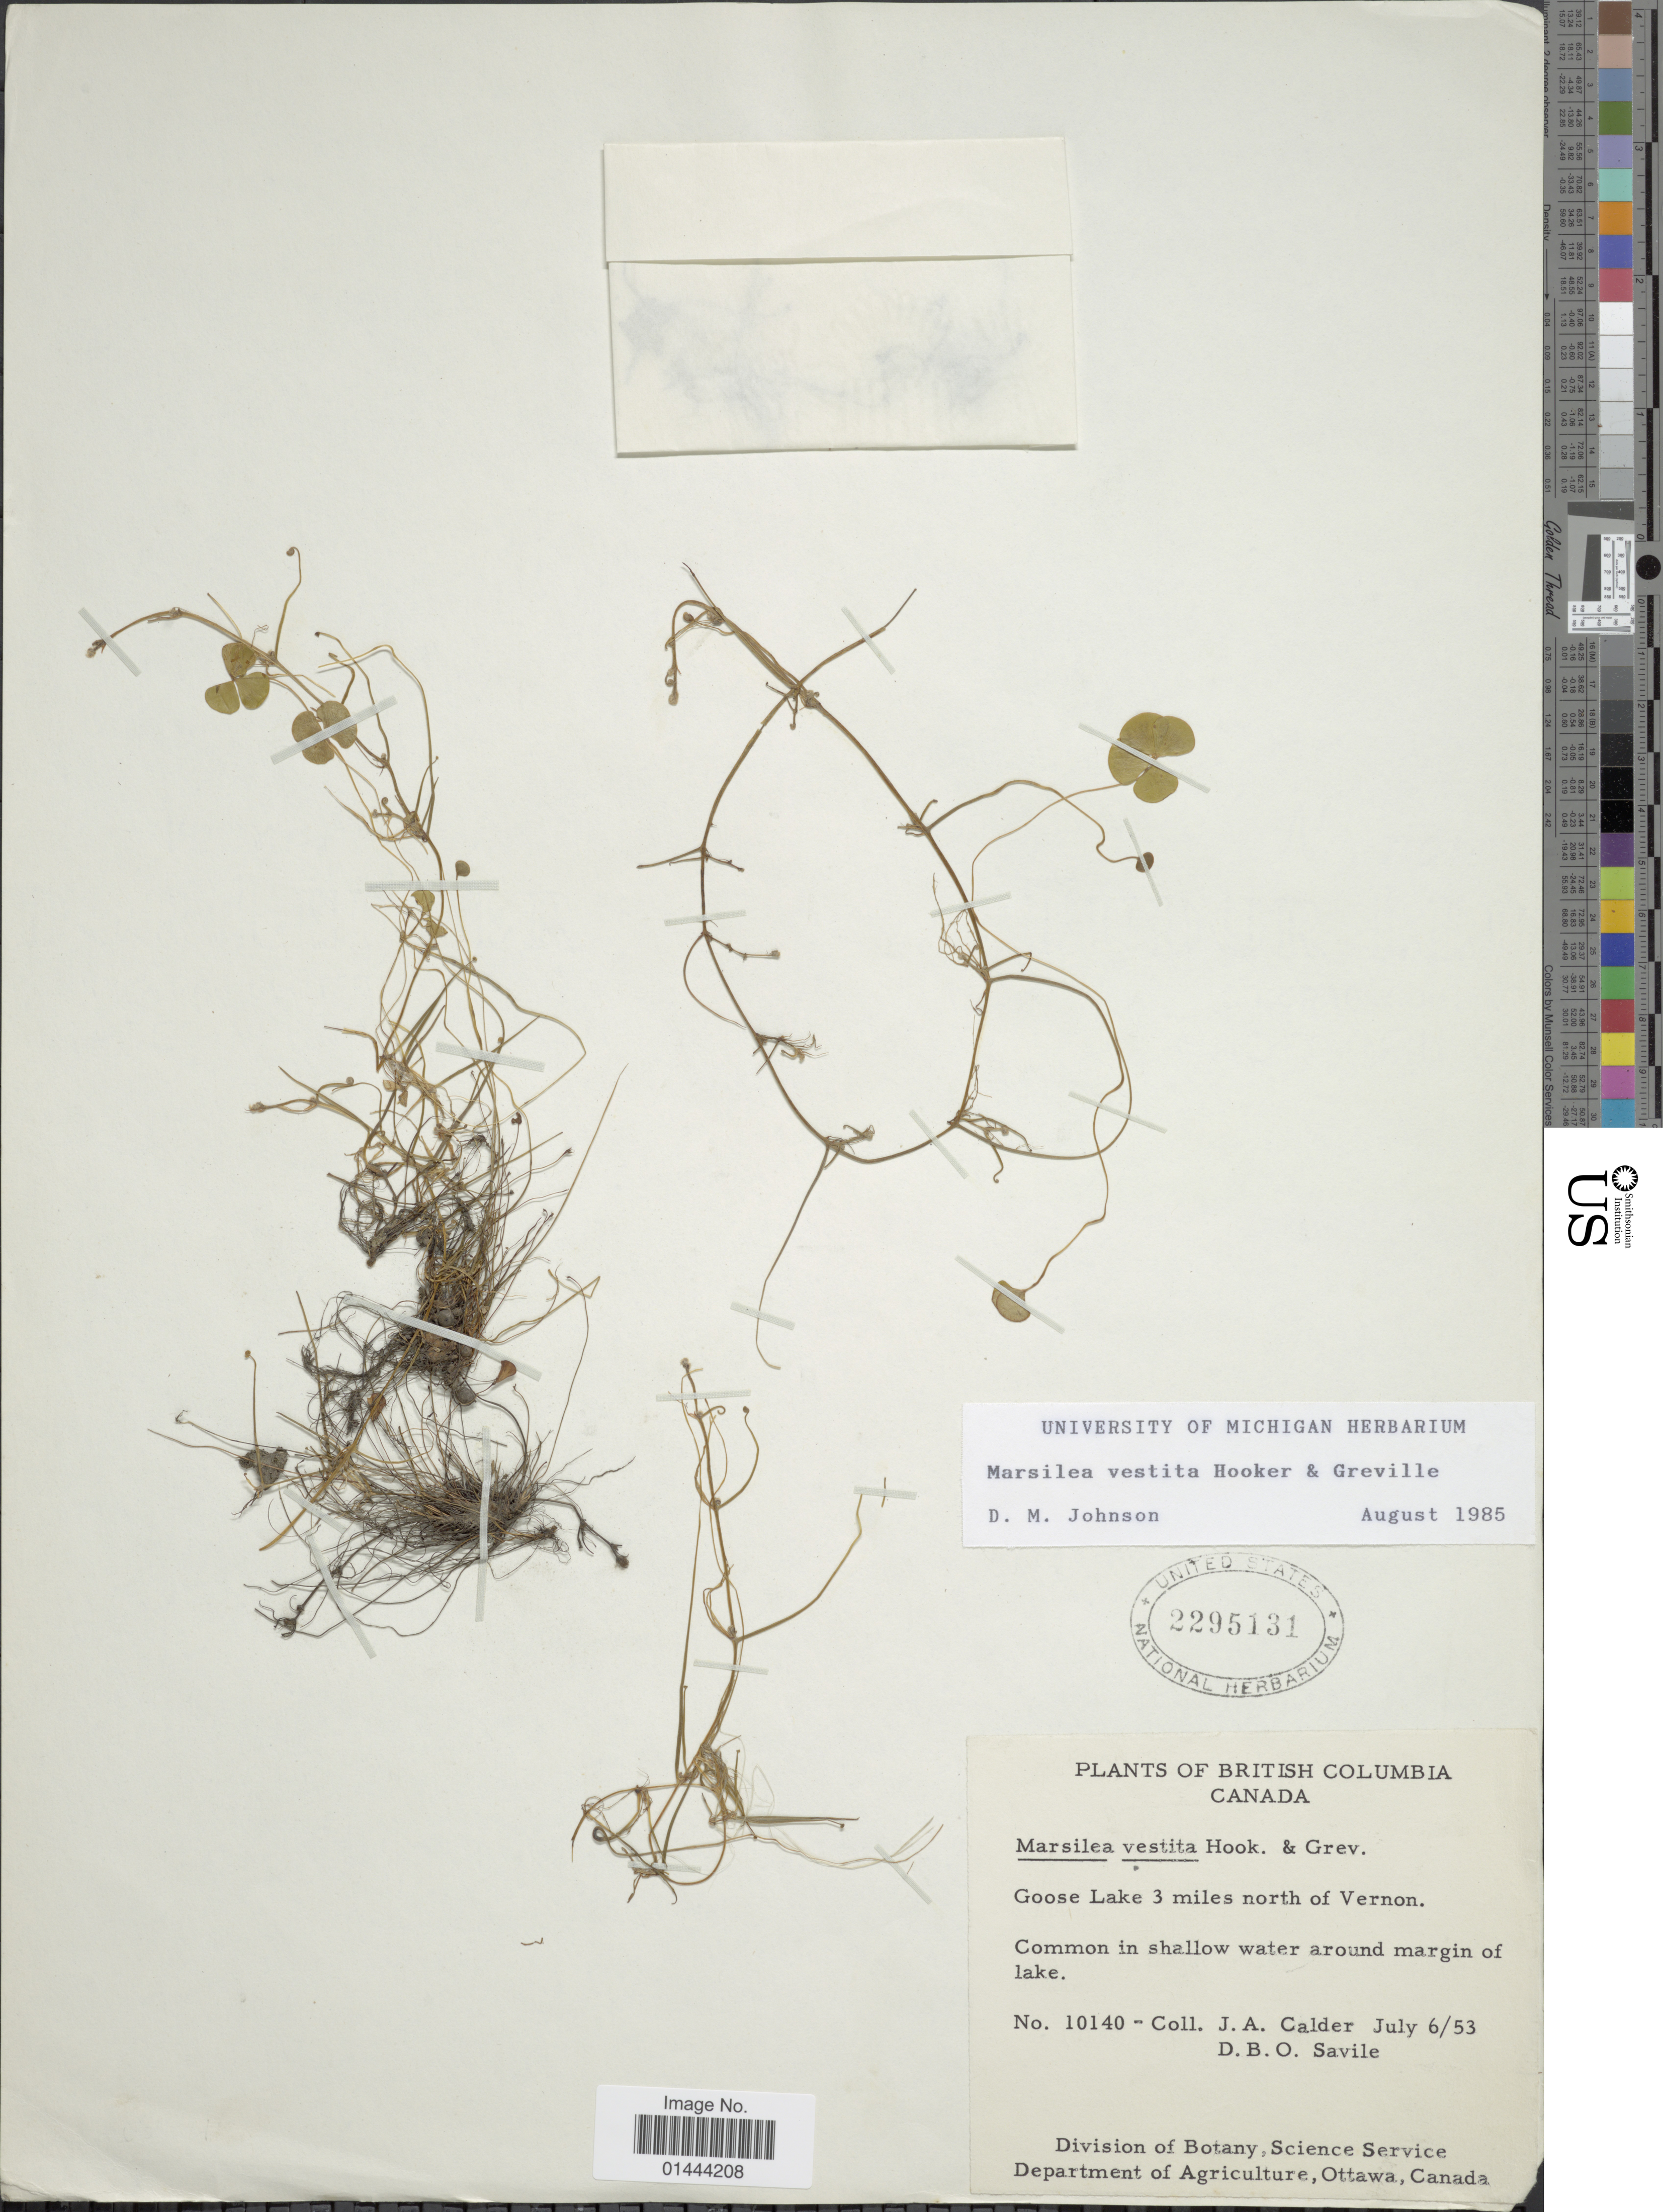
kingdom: Plantae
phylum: Tracheophyta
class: Polypodiopsida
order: Salviniales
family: Marsileaceae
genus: Marsilea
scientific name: Marsilea vestita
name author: Hook. & Grev.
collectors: J. A. Calder & D. Savile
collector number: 10140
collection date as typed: Transcribed d/m/y: 6/7/53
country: Canada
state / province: British Columbia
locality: Goose Lake 3 miles north of Vernon, common in shallow water around margin of lake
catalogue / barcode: US 2295131